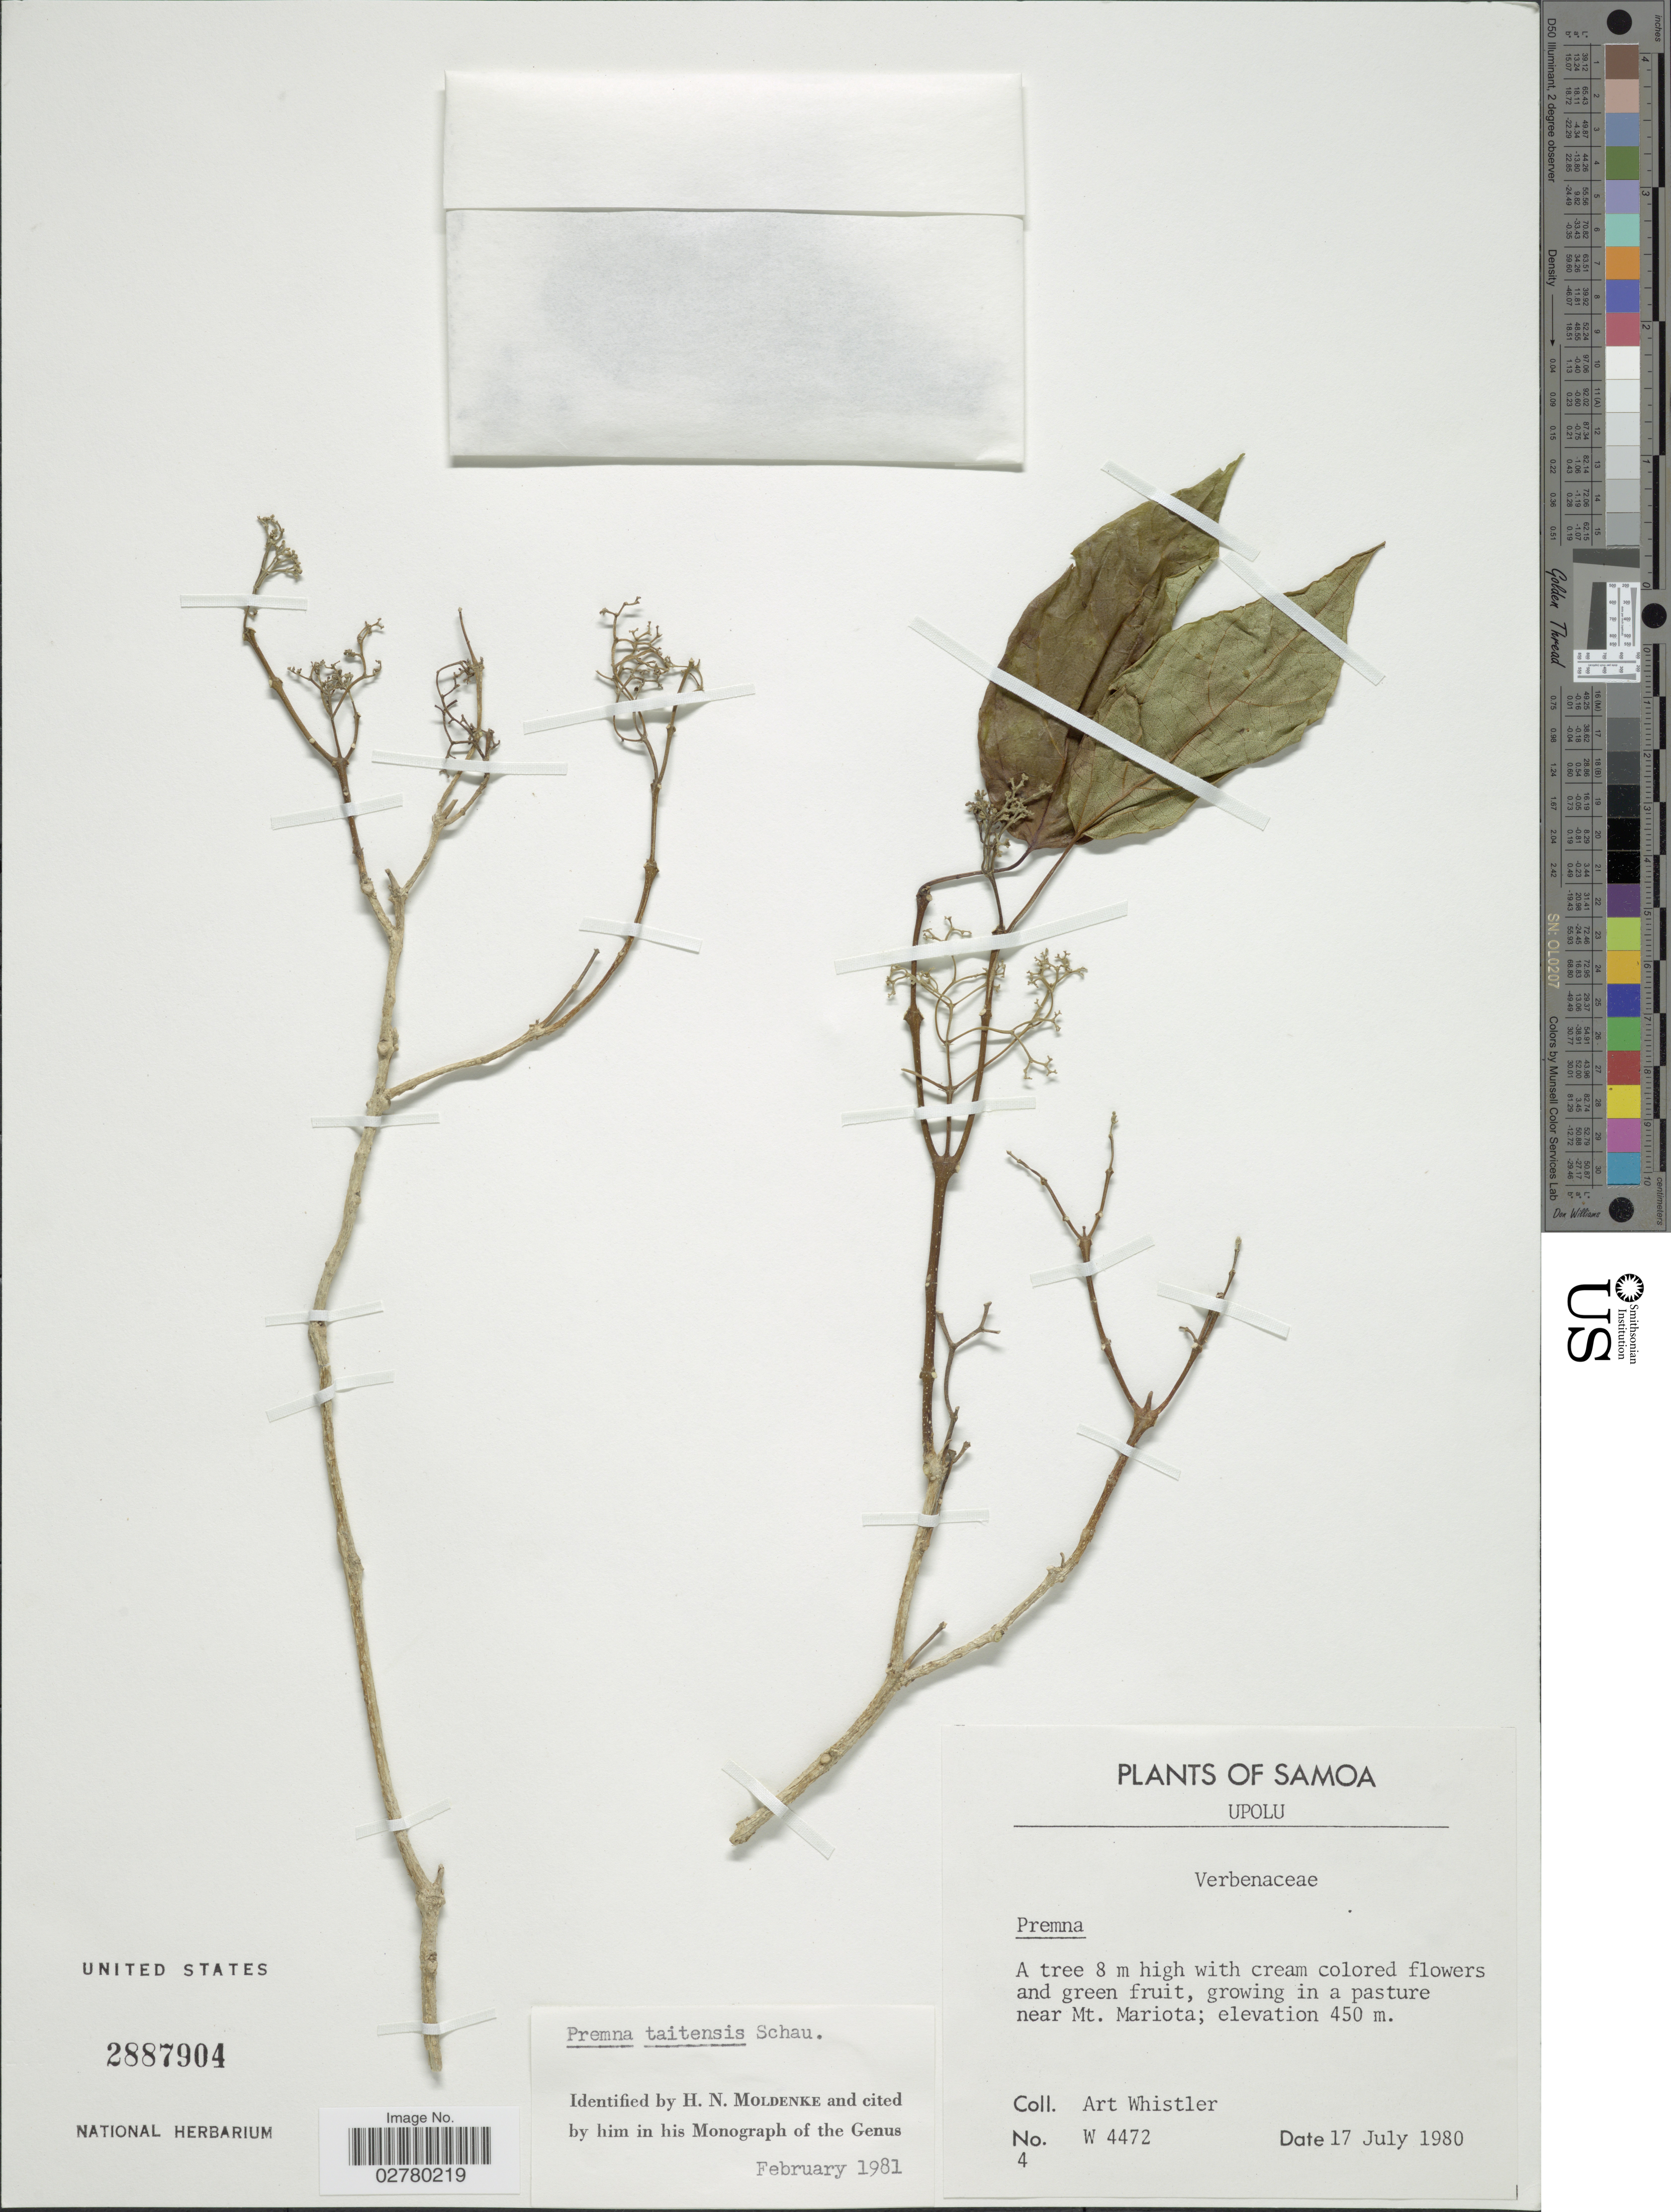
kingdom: Plantae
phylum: Tracheophyta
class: Magnoliopsida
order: Lamiales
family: Lamiaceae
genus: Premna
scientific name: Premna taitensis var. taitensis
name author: Schauer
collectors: A. Whistler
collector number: W 4472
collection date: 1980-07-17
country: Samoa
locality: Samoa, Upolu, growing in a pasture near Mt. Mariota.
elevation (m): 450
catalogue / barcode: US 2887904